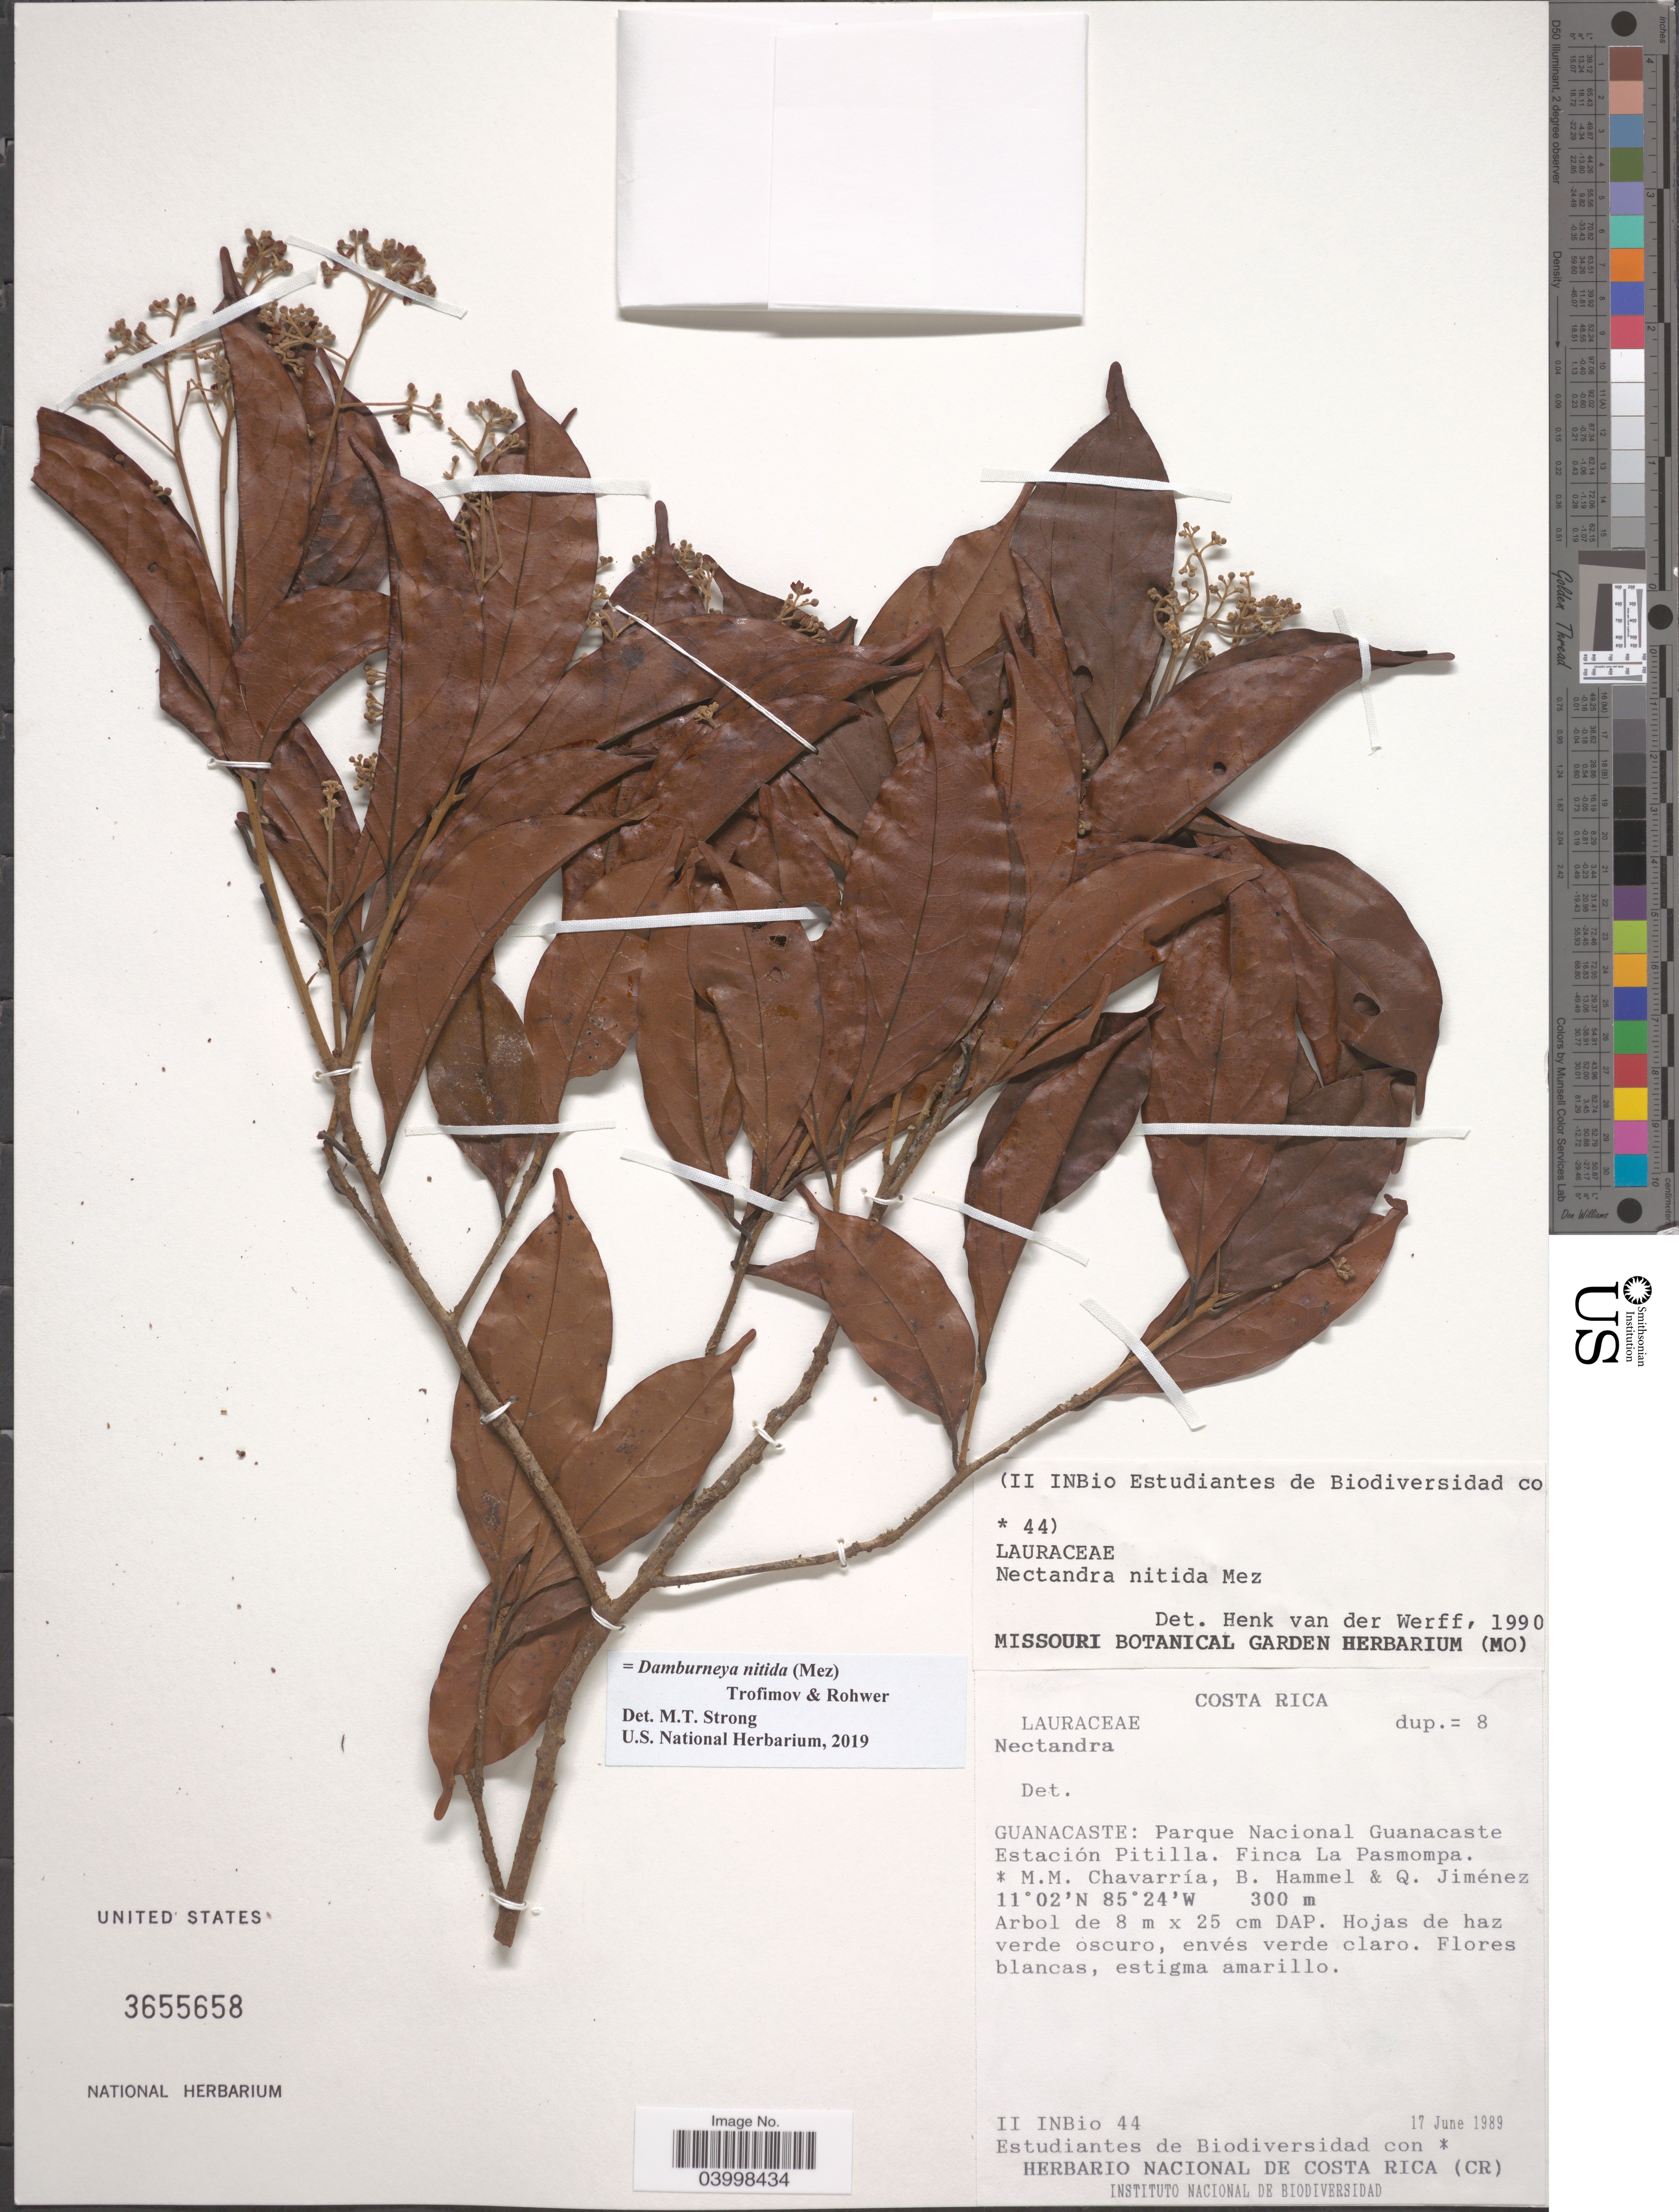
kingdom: Plantae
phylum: Tracheophyta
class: Magnoliopsida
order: Laurales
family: Lauraceae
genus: Damburneya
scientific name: Damburneya nitida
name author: (Mez) Trofimov & Rohwer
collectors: I. INBio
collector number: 44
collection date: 1989-06-17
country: Costa Rica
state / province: Guanacaste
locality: Parque Nacional Guanacaste Estación Pitilla. Finca La Pasmompa.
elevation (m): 300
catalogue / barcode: US 3655658